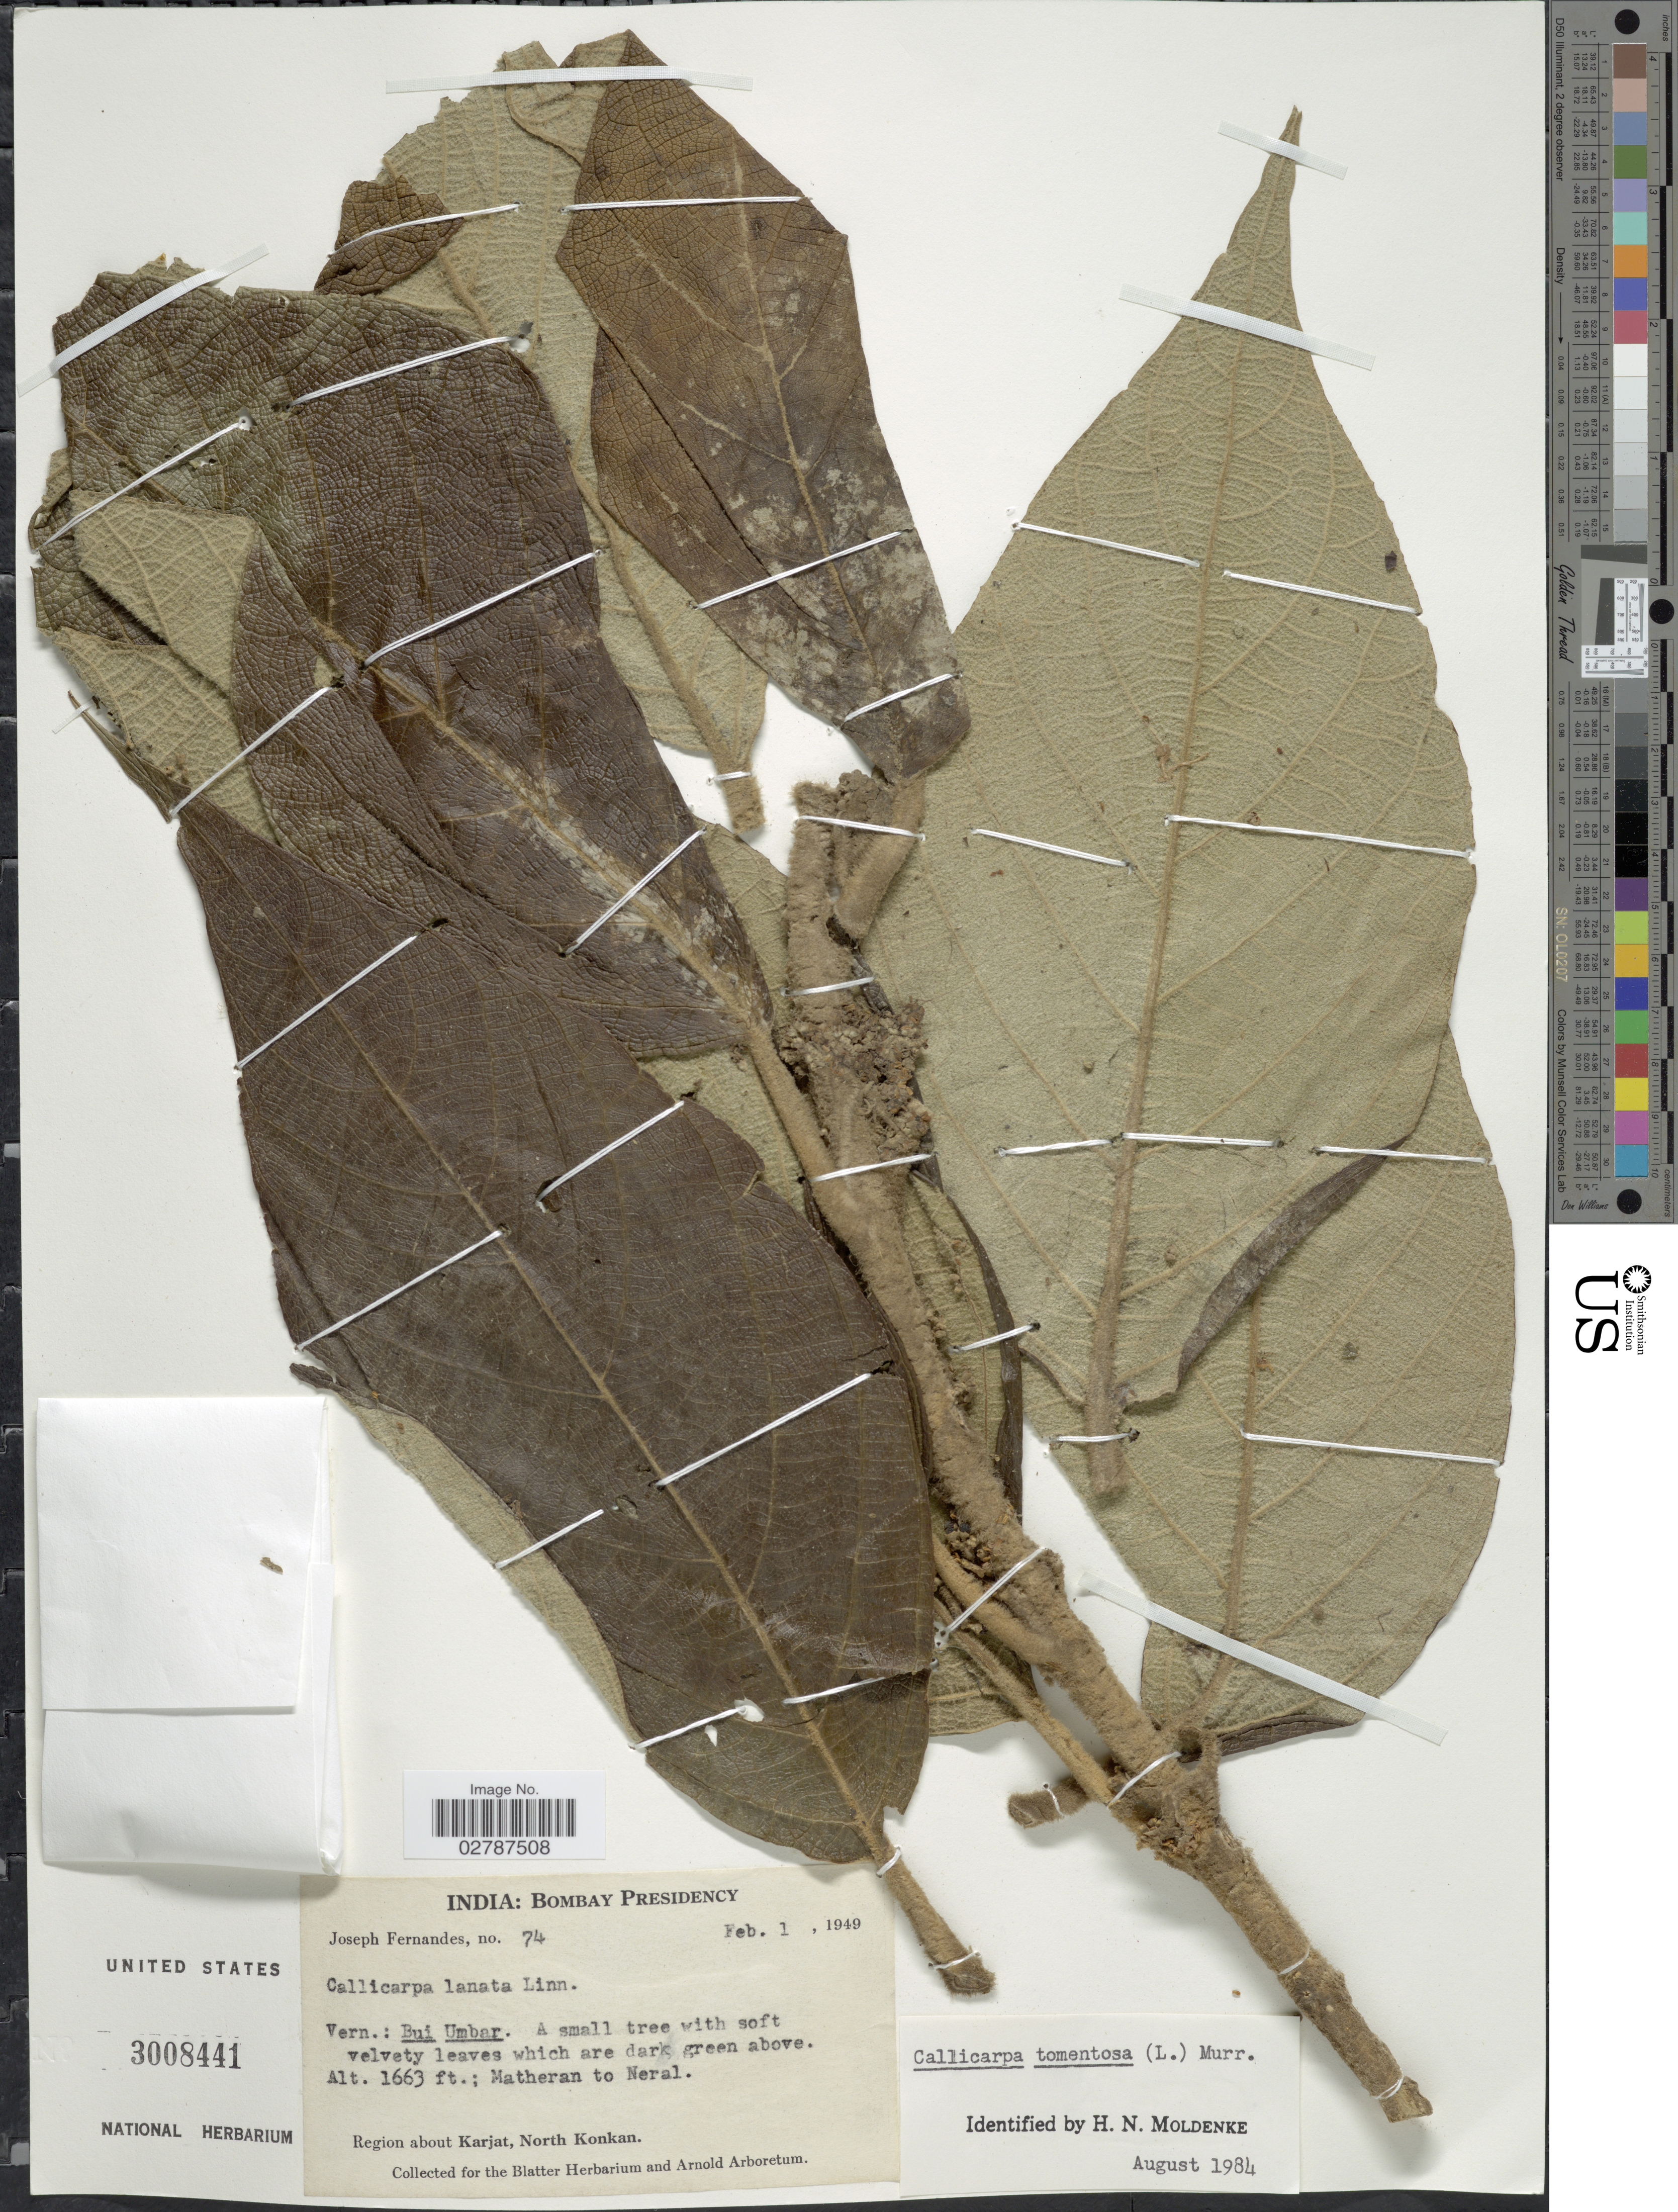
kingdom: Plantae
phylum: Tracheophyta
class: Magnoliopsida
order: Lamiales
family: Lamiaceae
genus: Callicarpa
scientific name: Callicarpa tomentosa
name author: (L.) L.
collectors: J. Fernandes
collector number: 74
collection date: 1949-02-01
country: India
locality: Bombay Presidency. Matheran to Neral. Region about Karjat, North Konkan.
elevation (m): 507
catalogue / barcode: US 3008441